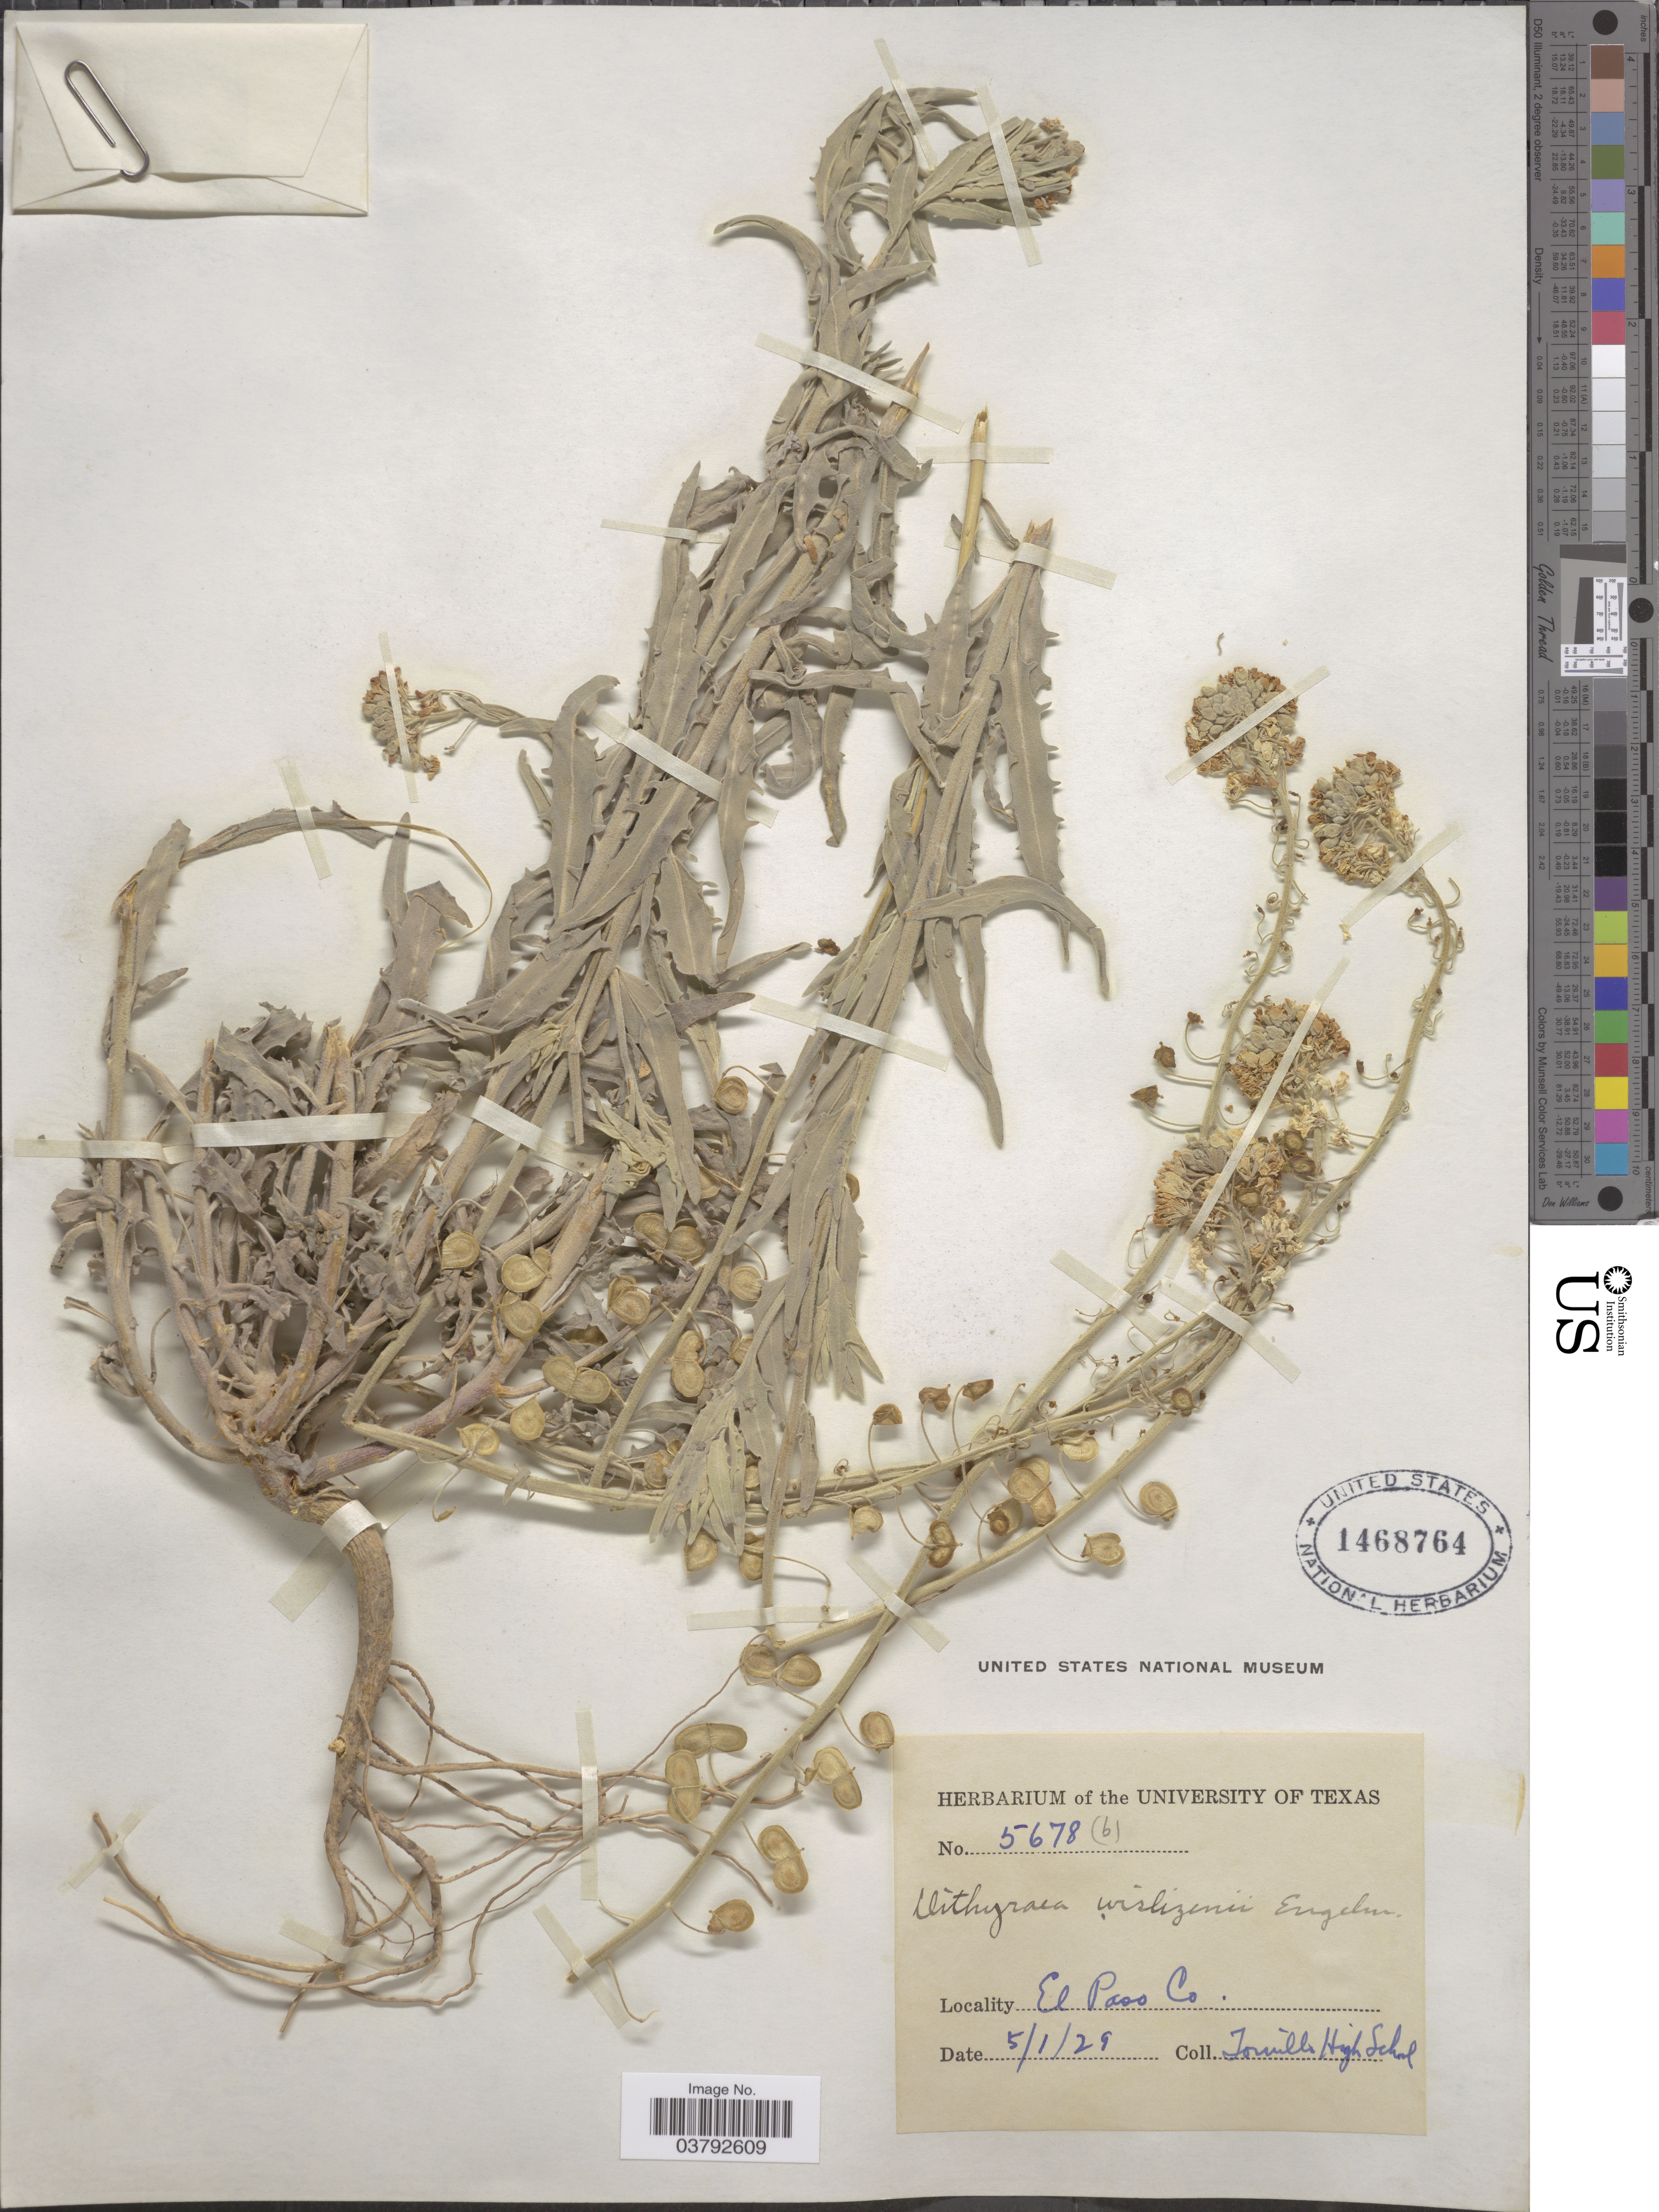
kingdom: Plantae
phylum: Tracheophyta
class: Magnoliopsida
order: Brassicales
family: Brassicaceae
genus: Dithyrea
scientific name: Dithyrea wislizeni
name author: Engelm.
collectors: Tormillo High School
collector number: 5678 (b)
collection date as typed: Transcribed d/m/y: 1/5/29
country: United States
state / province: Texas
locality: El Paso Co.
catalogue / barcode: US 1468764